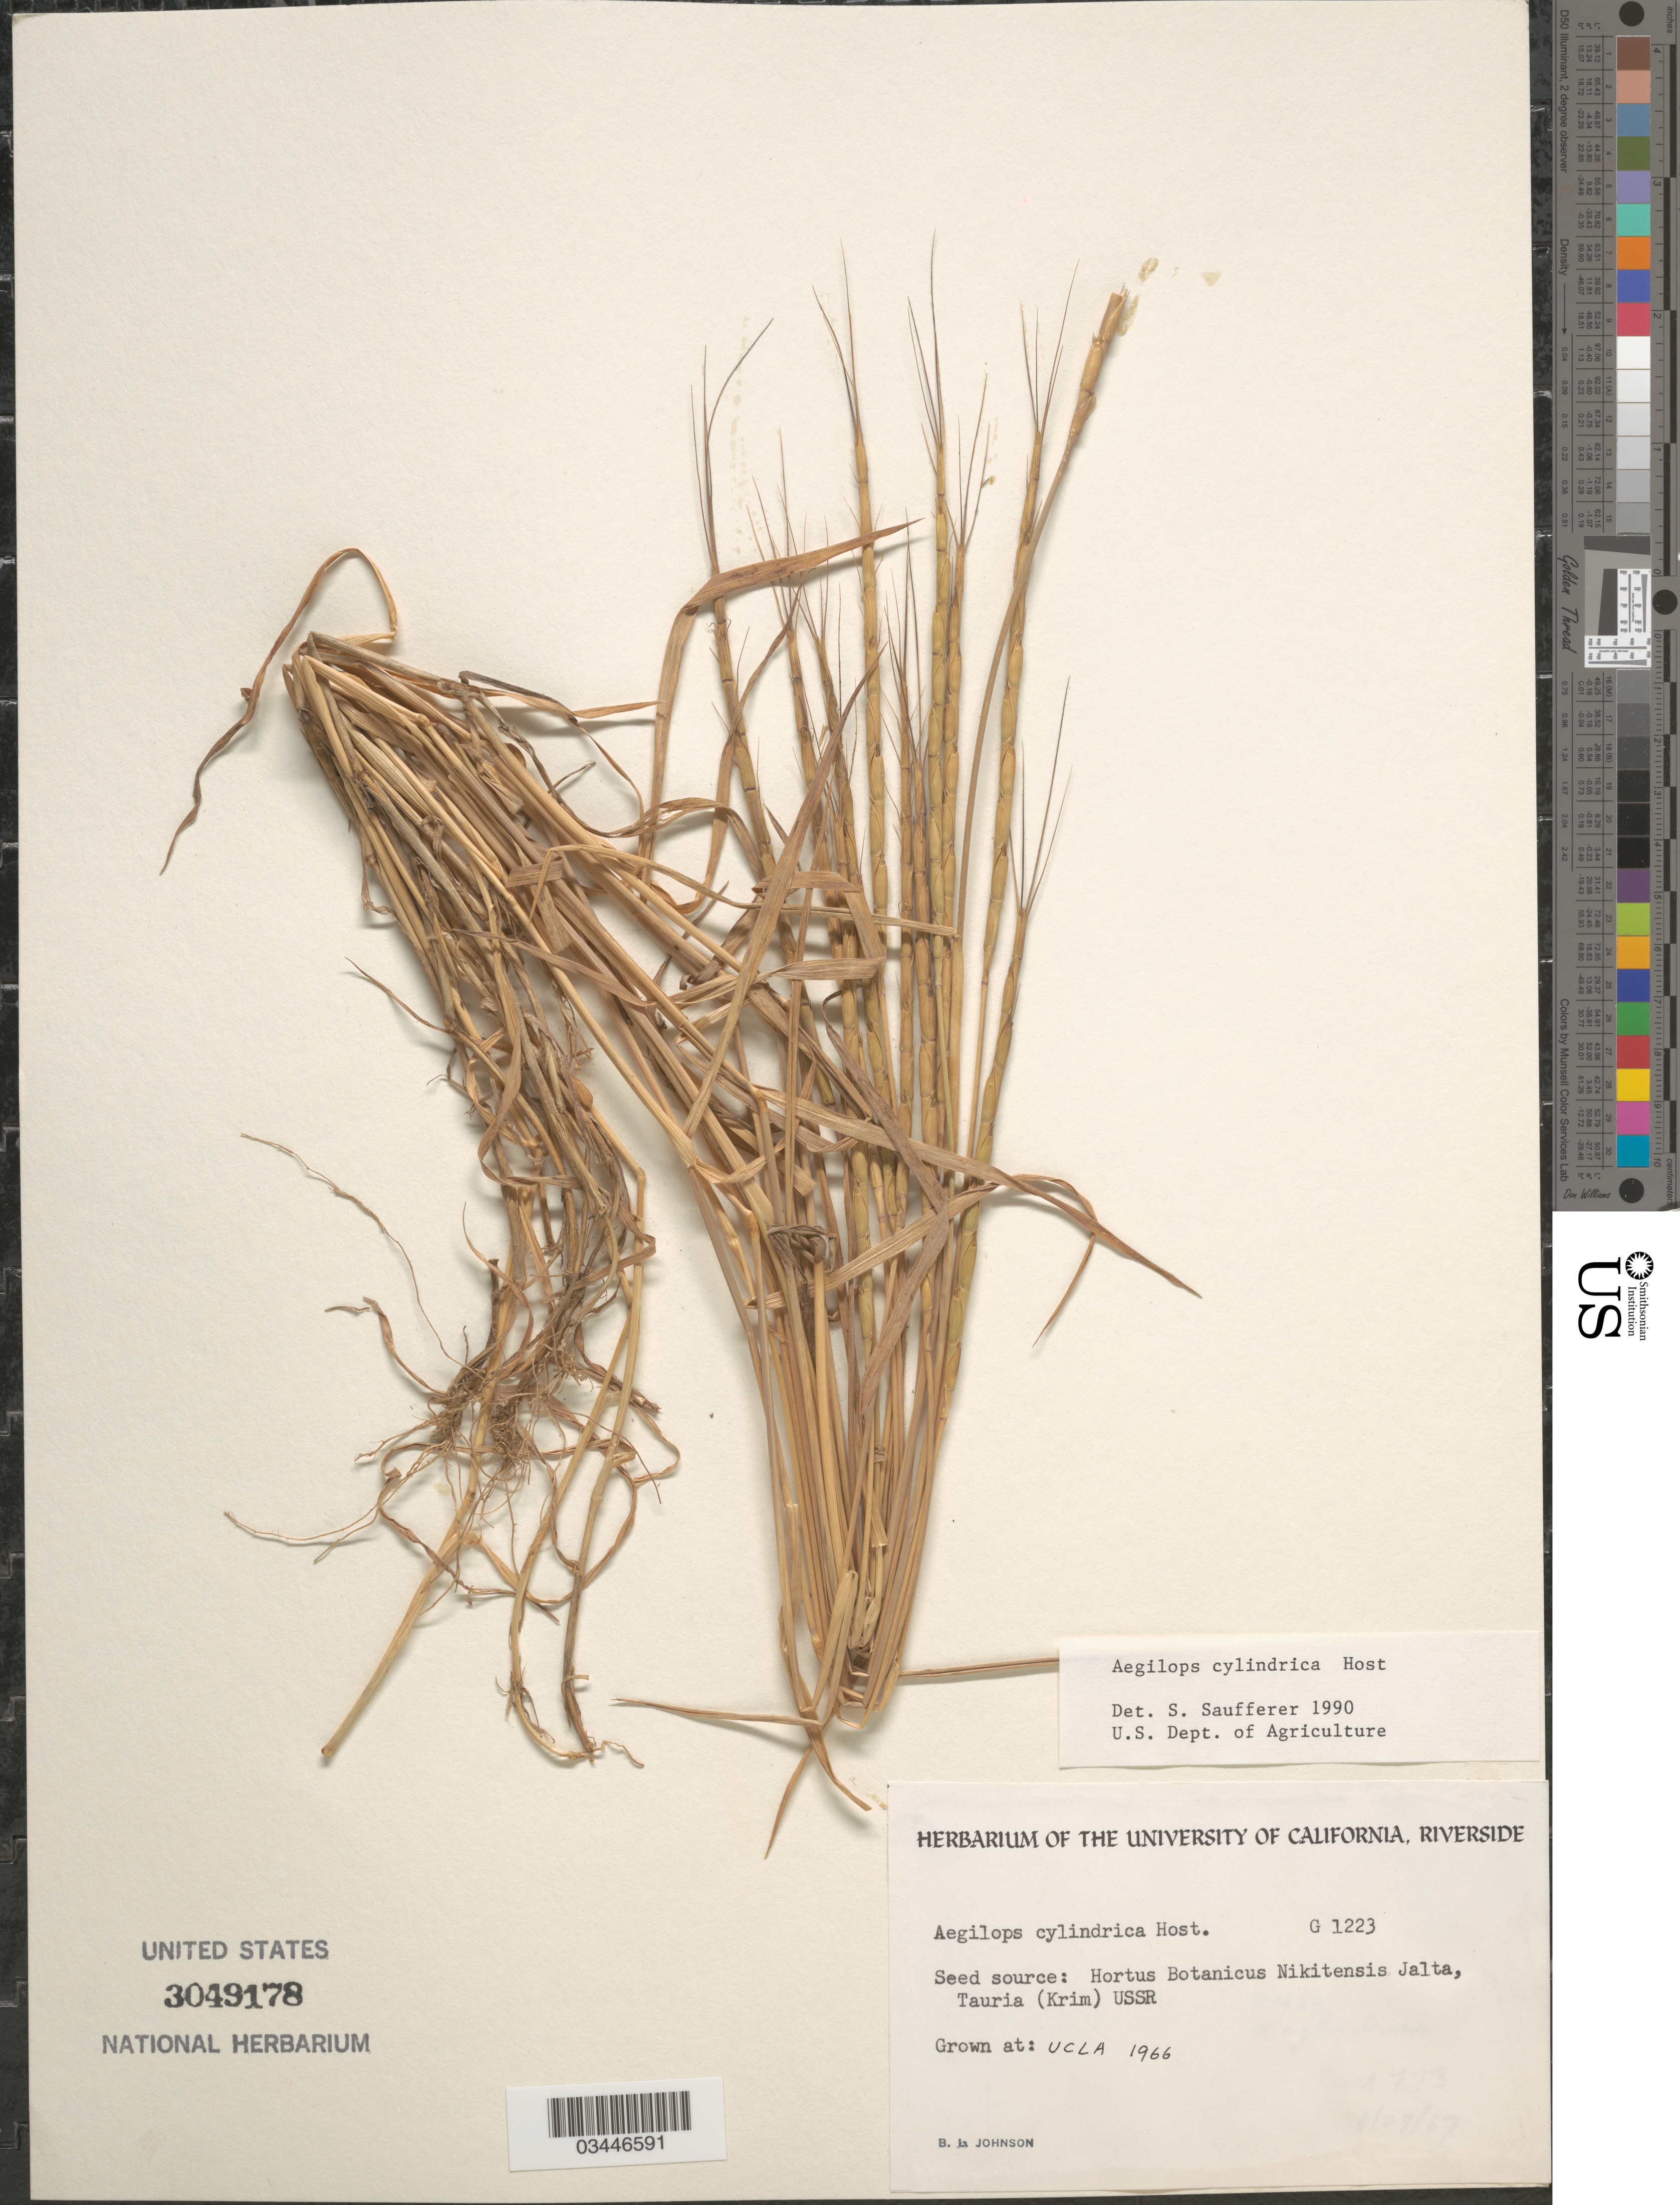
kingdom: Plantae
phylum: Tracheophyta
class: Liliopsida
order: Poales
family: Poaceae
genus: Aegilops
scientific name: Aegilops cylindrica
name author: Host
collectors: B. Johnson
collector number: G1223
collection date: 1966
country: United States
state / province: California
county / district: Los Angeles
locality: UCLA.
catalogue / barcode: US 3049178